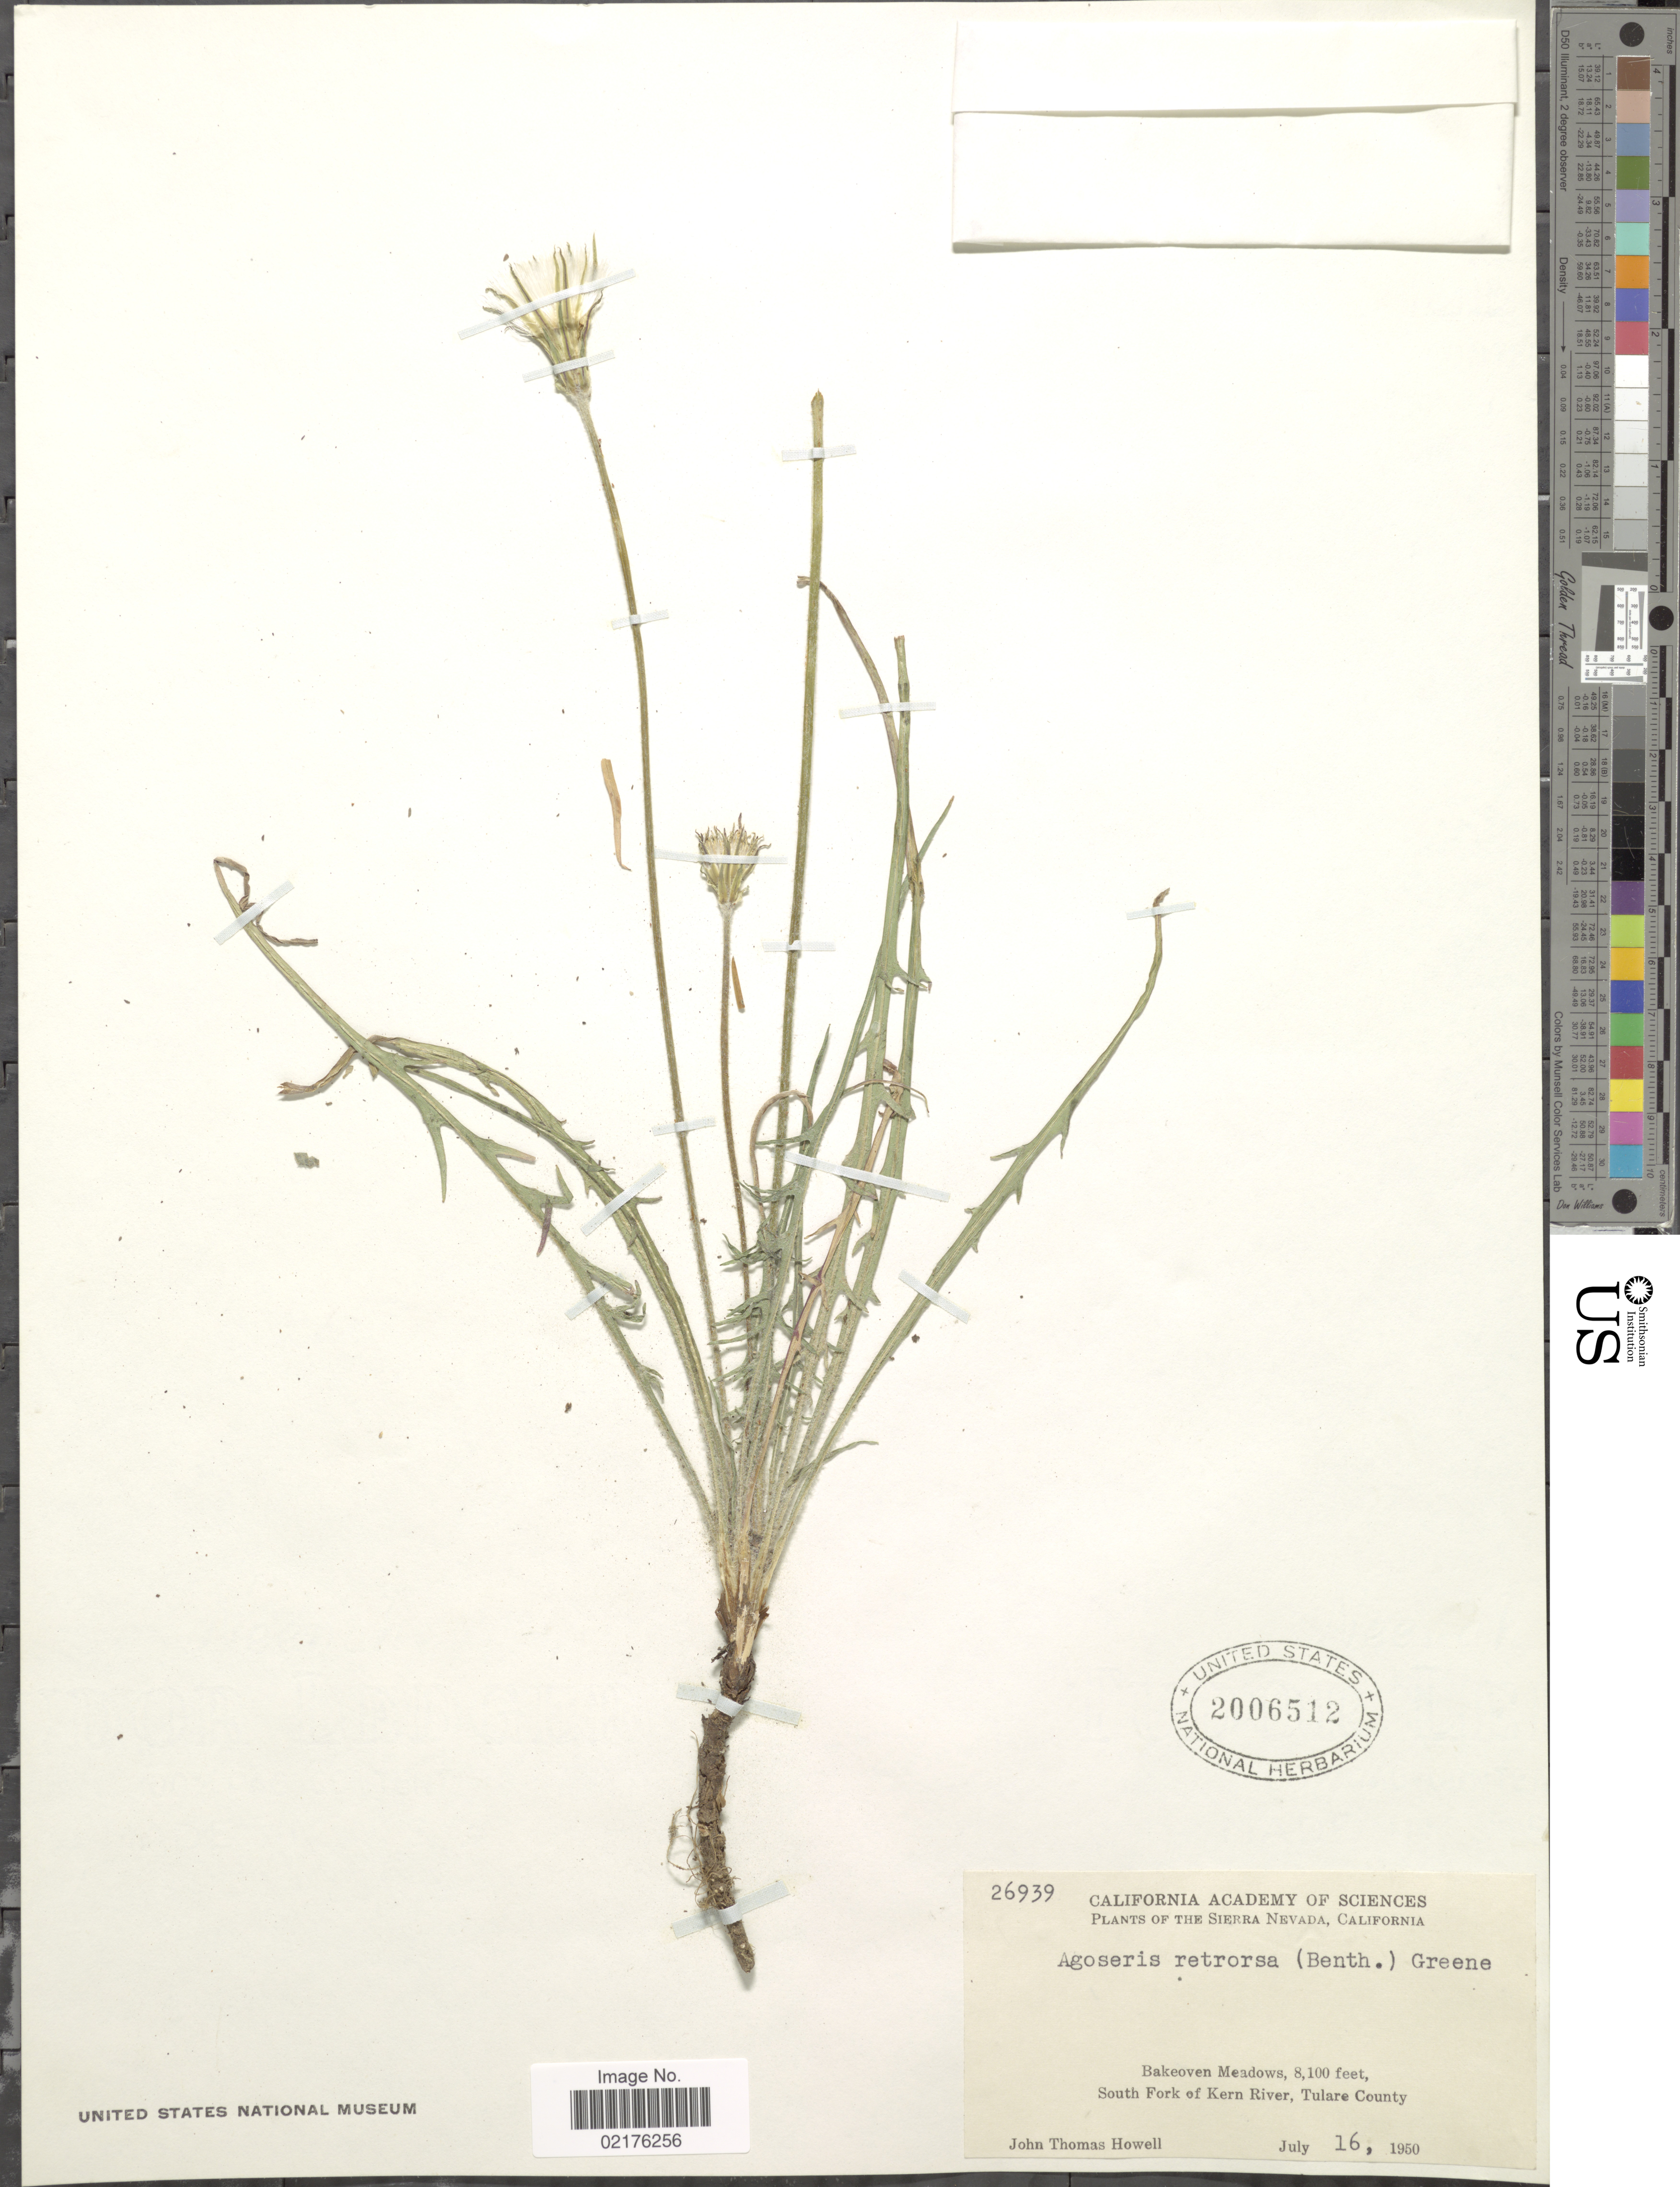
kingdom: Plantae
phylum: Tracheophyta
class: Magnoliopsida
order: Asterales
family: Asteraceae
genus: Agoseris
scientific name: Agoseris retrorsa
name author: (Benth.) Greene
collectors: J. T. Howell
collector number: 26939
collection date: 1950-07-16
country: United States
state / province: California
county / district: Tulare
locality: The Sierra Nevada, California, Bakeoven Meadows, South Fork of Kern River, Tulare County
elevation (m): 2469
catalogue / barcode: US 2006512